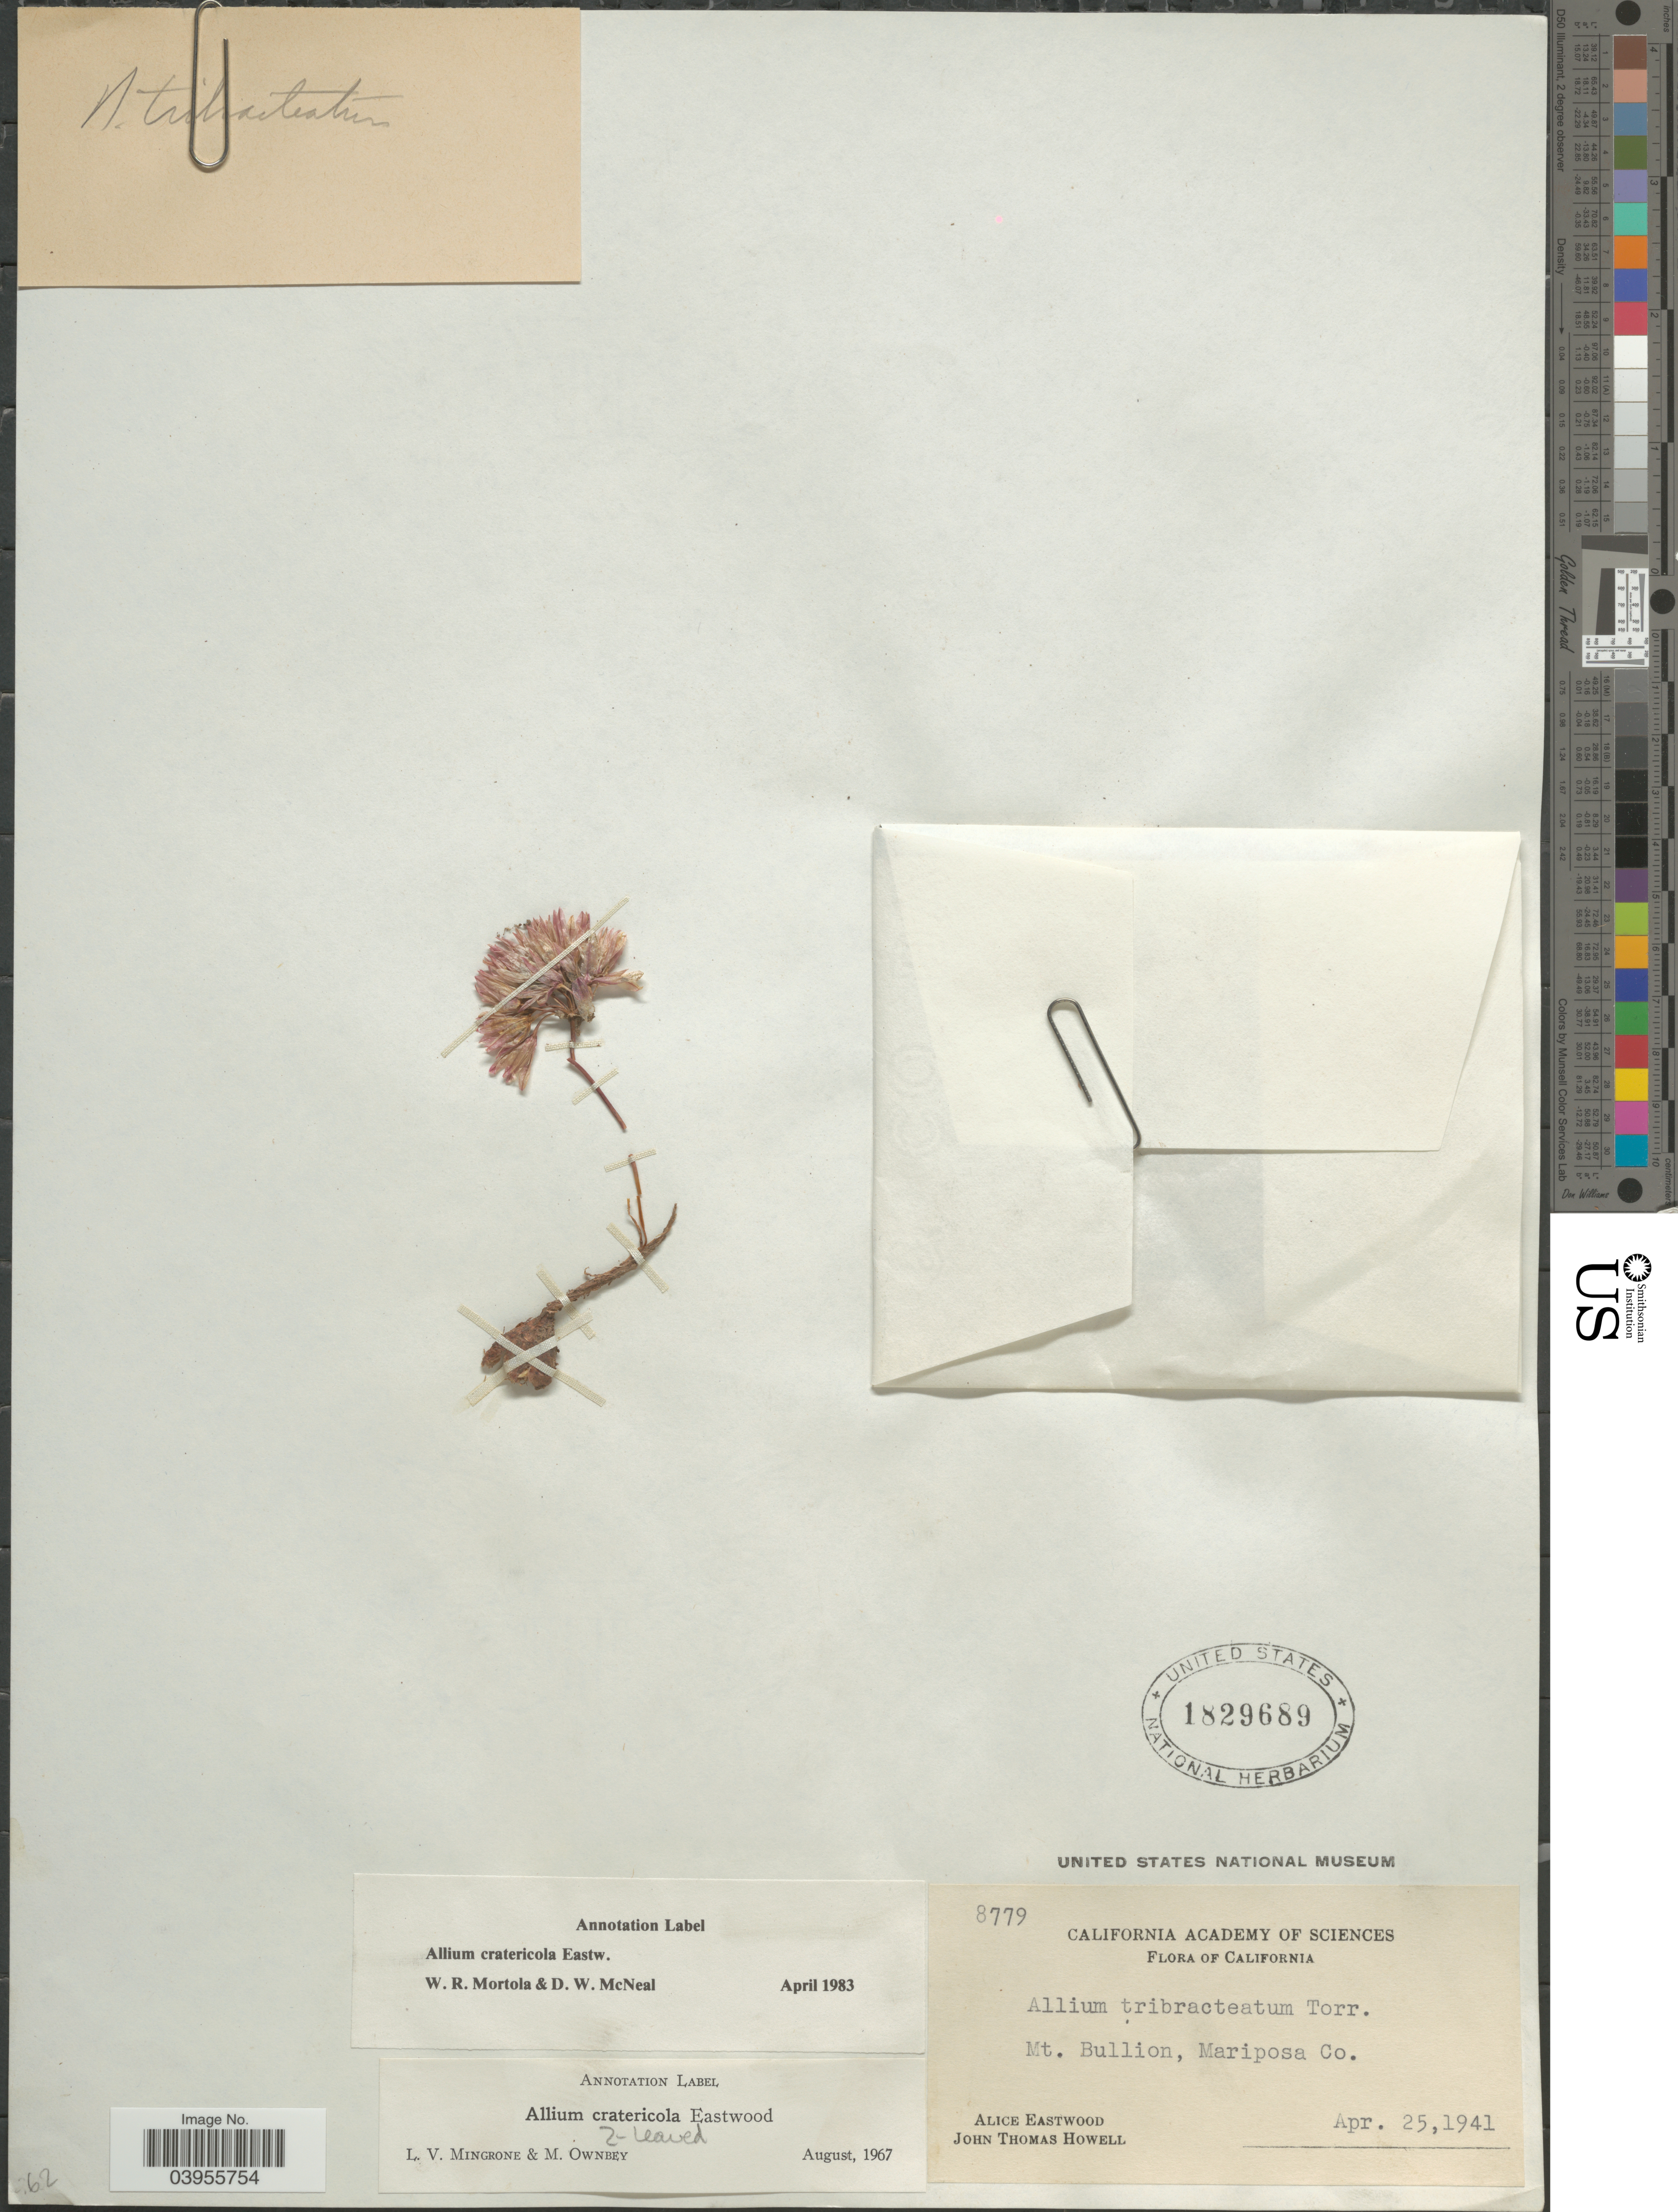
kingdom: Plantae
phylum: Tracheophyta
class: Liliopsida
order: Asparagales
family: Amaryllidaceae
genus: Allium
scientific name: Allium cratericola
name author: Eastw.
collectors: A. Eastwood & J. T. Howell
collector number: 8779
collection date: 1941-04-25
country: United States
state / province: California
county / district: Mariposa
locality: Mt. Bullion, Mariposa Co.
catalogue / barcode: US 1829689